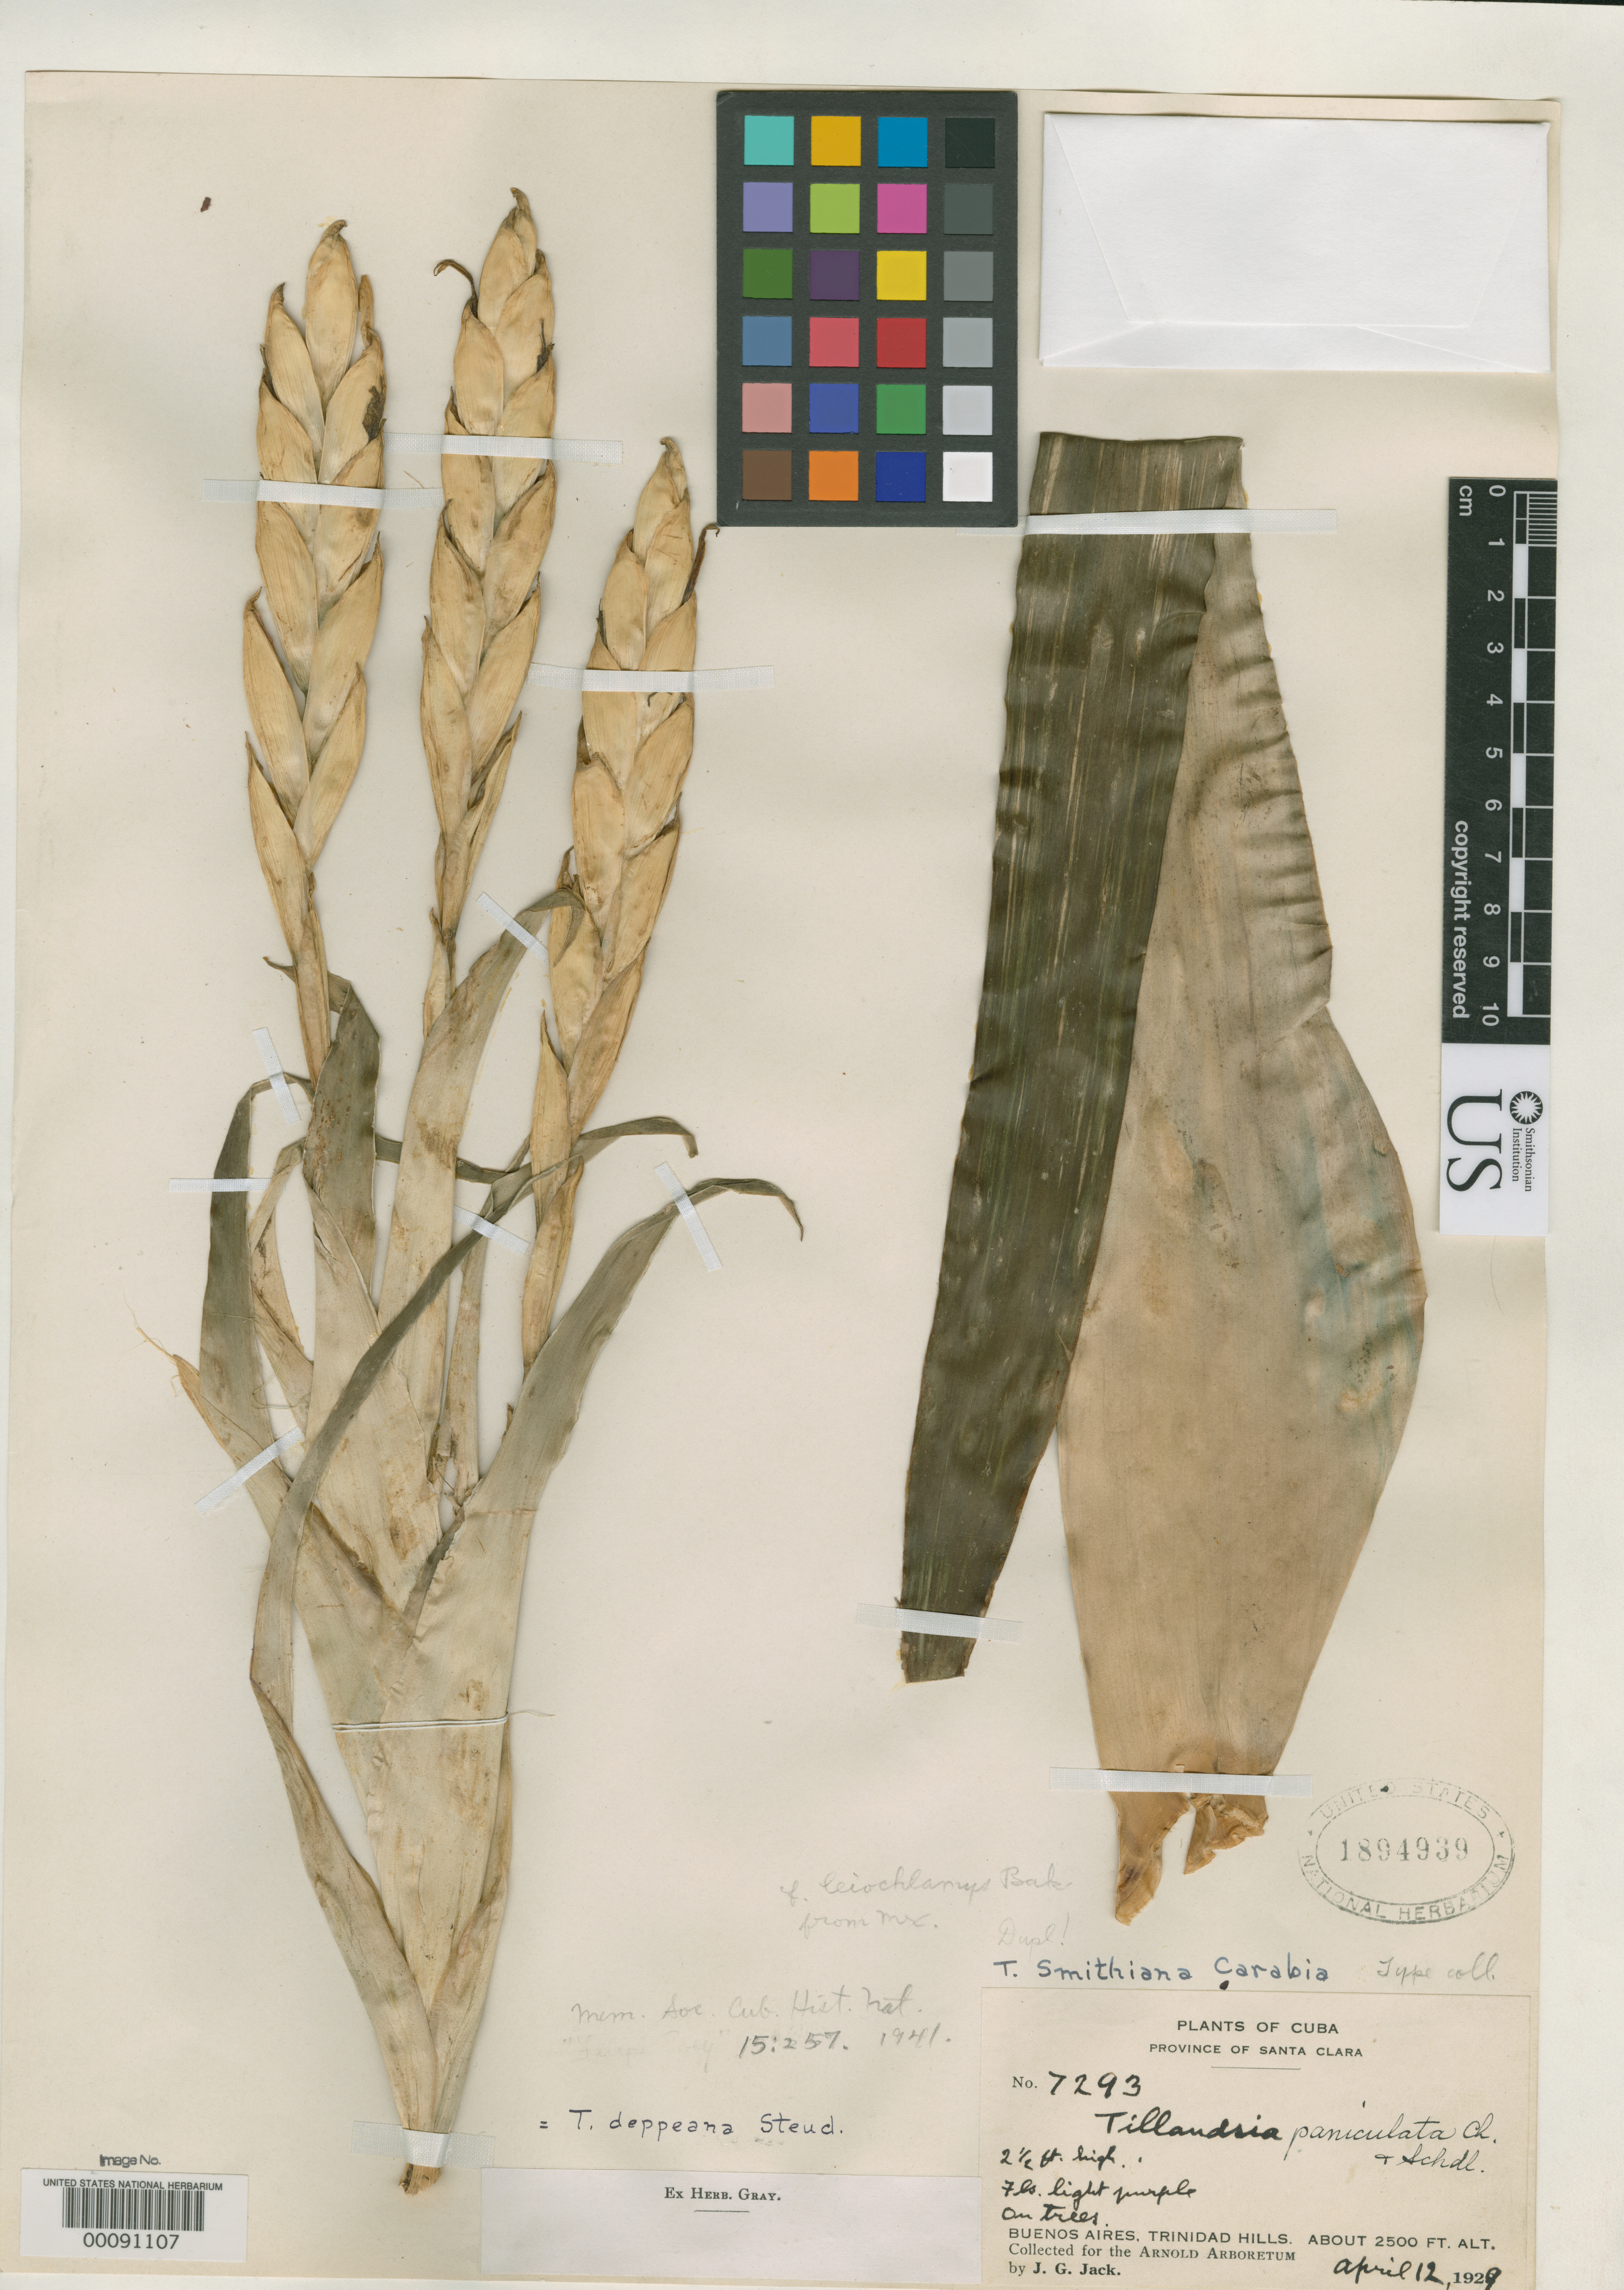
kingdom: Plantae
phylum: Tracheophyta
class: Liliopsida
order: Poales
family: Bromeliaceae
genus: Tillandsia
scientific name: Tillandsia smithiana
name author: Carabia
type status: Isotype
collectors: J. G. Jack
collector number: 7293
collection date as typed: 12 Apr 1929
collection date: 1929-04-12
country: Cuba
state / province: Las Villas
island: Greater Antilles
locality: Buenos Aires, Trinidad Hills; alt. ca. 2500 ft.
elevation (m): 762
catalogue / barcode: US 1894939